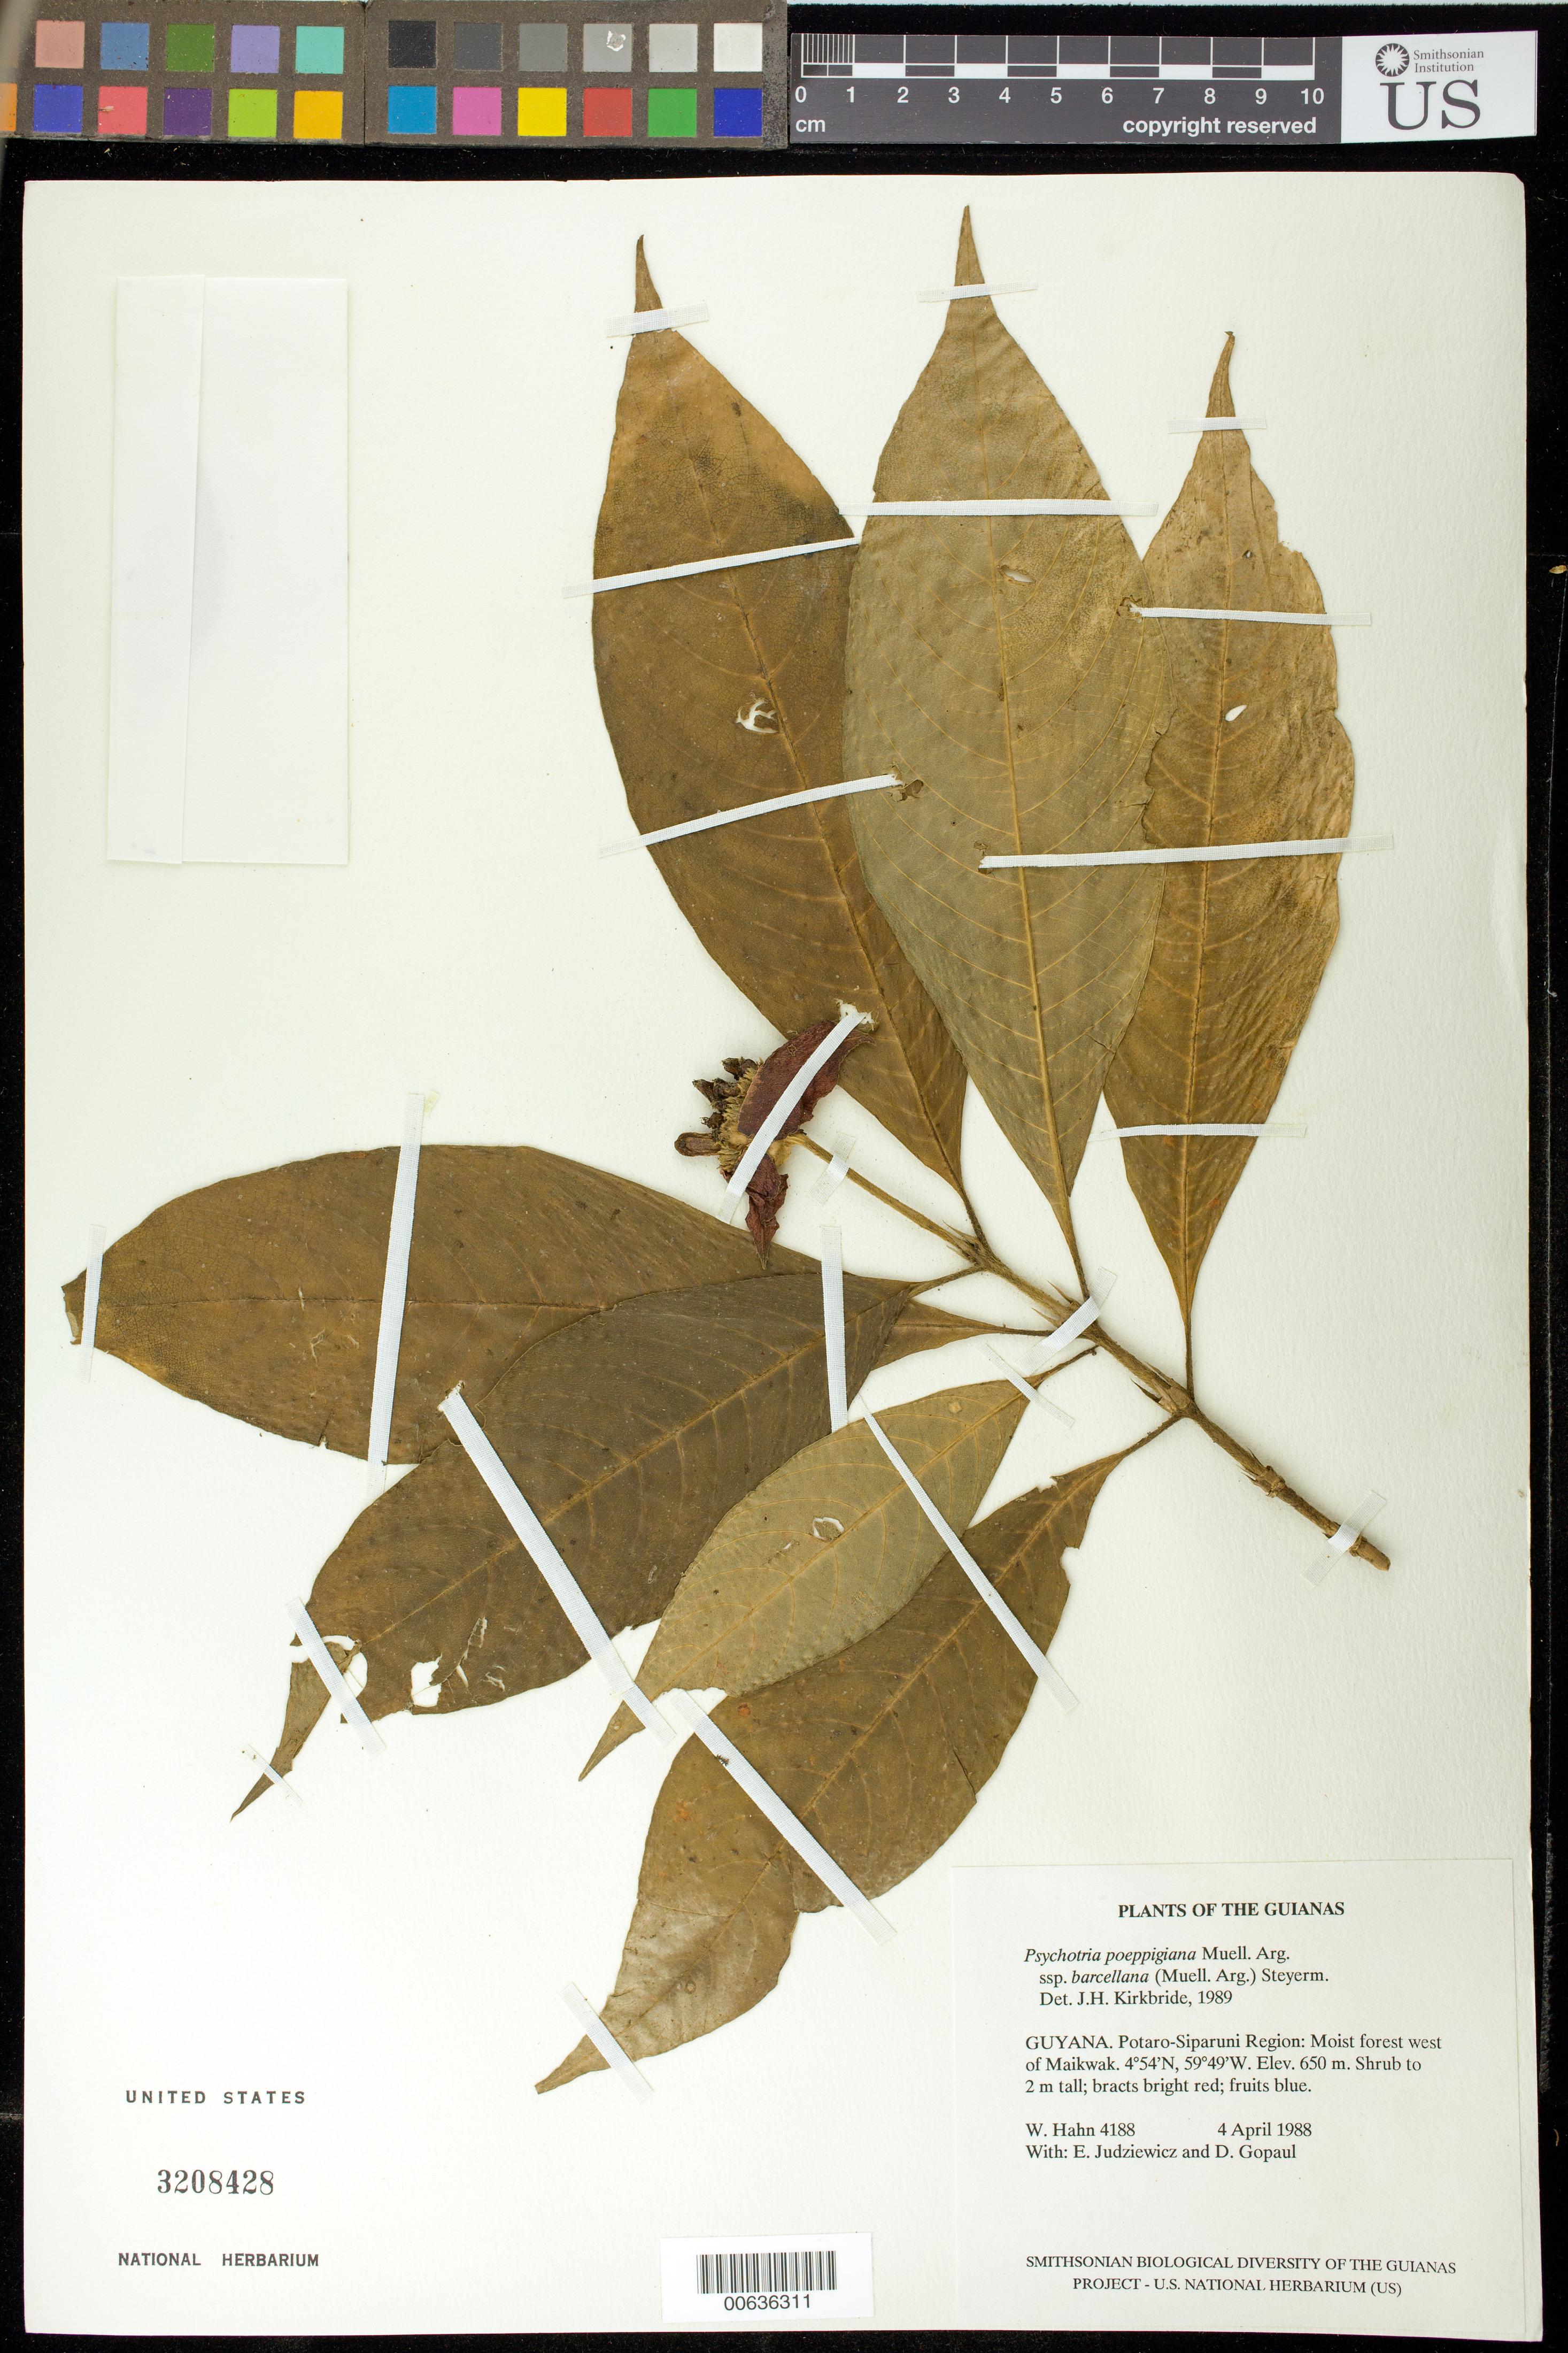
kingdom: Plantae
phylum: Tracheophyta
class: Magnoliopsida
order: Gentianales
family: Rubiaceae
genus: Palicourea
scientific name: Palicourea tomentosa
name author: (Aubl.) Borhidi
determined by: Kirkbride, J. H., Jr.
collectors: W. Hahn, E. J. Judziewicz & D. Gopaul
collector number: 4188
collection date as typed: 4 April 1988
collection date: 1988-04-04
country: Guyana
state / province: Potaro-Siparuni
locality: West of Maikwak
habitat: Moist forest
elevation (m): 650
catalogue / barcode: US 3208428